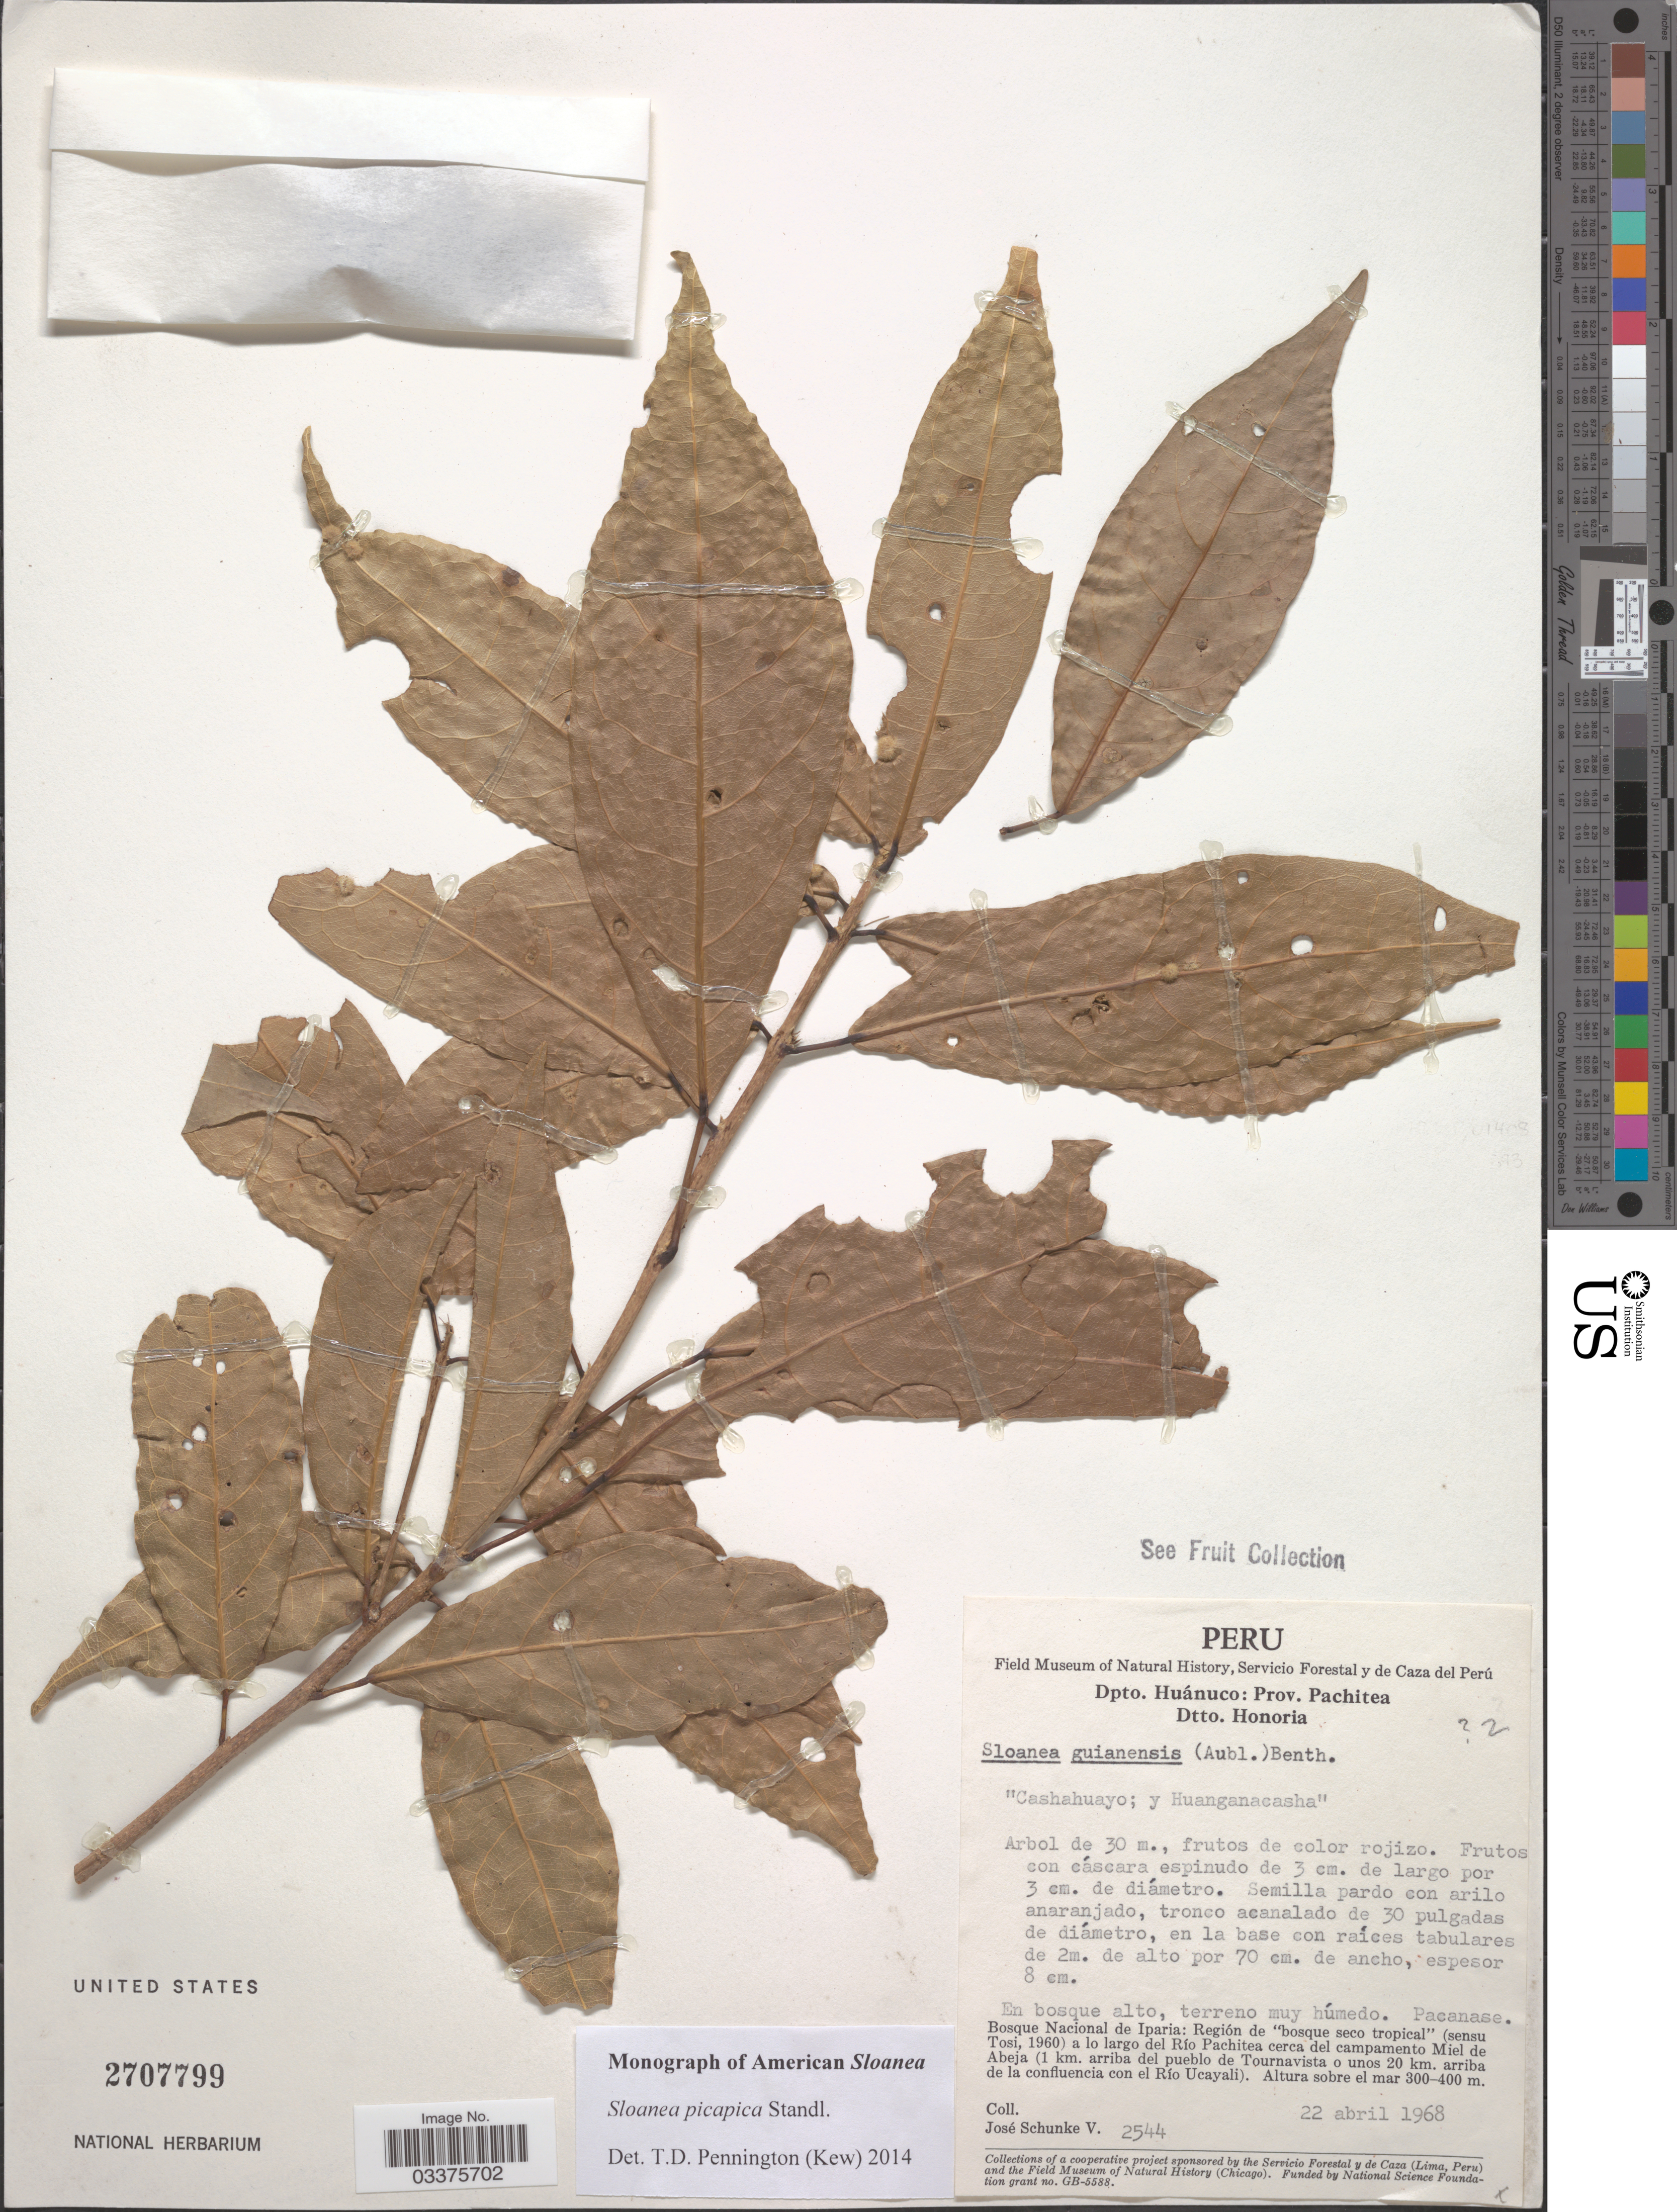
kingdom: Plantae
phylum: Tracheophyta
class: Magnoliopsida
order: Oxalidales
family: Elaeocarpaceae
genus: Sloanea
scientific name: Sloanea picapica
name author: Standl.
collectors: J. Schunke Vigo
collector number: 2544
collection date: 1968-04-22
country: Peru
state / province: Huánuco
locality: Dpto. Huánuco: Prov. Pachitea. Dtto. Honoria. Bosque Nacional de Iparia: Región de "bosque seco tropical" (sensu Tosi, 1960) a lo largo del Río Pachitea cerca del campamento Miel de Abeja (1 km. arriba del pueblo de Tournavista o unos 20 km. arriba de la confluencia con el Río Ucayali).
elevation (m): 300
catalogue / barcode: US 2707799